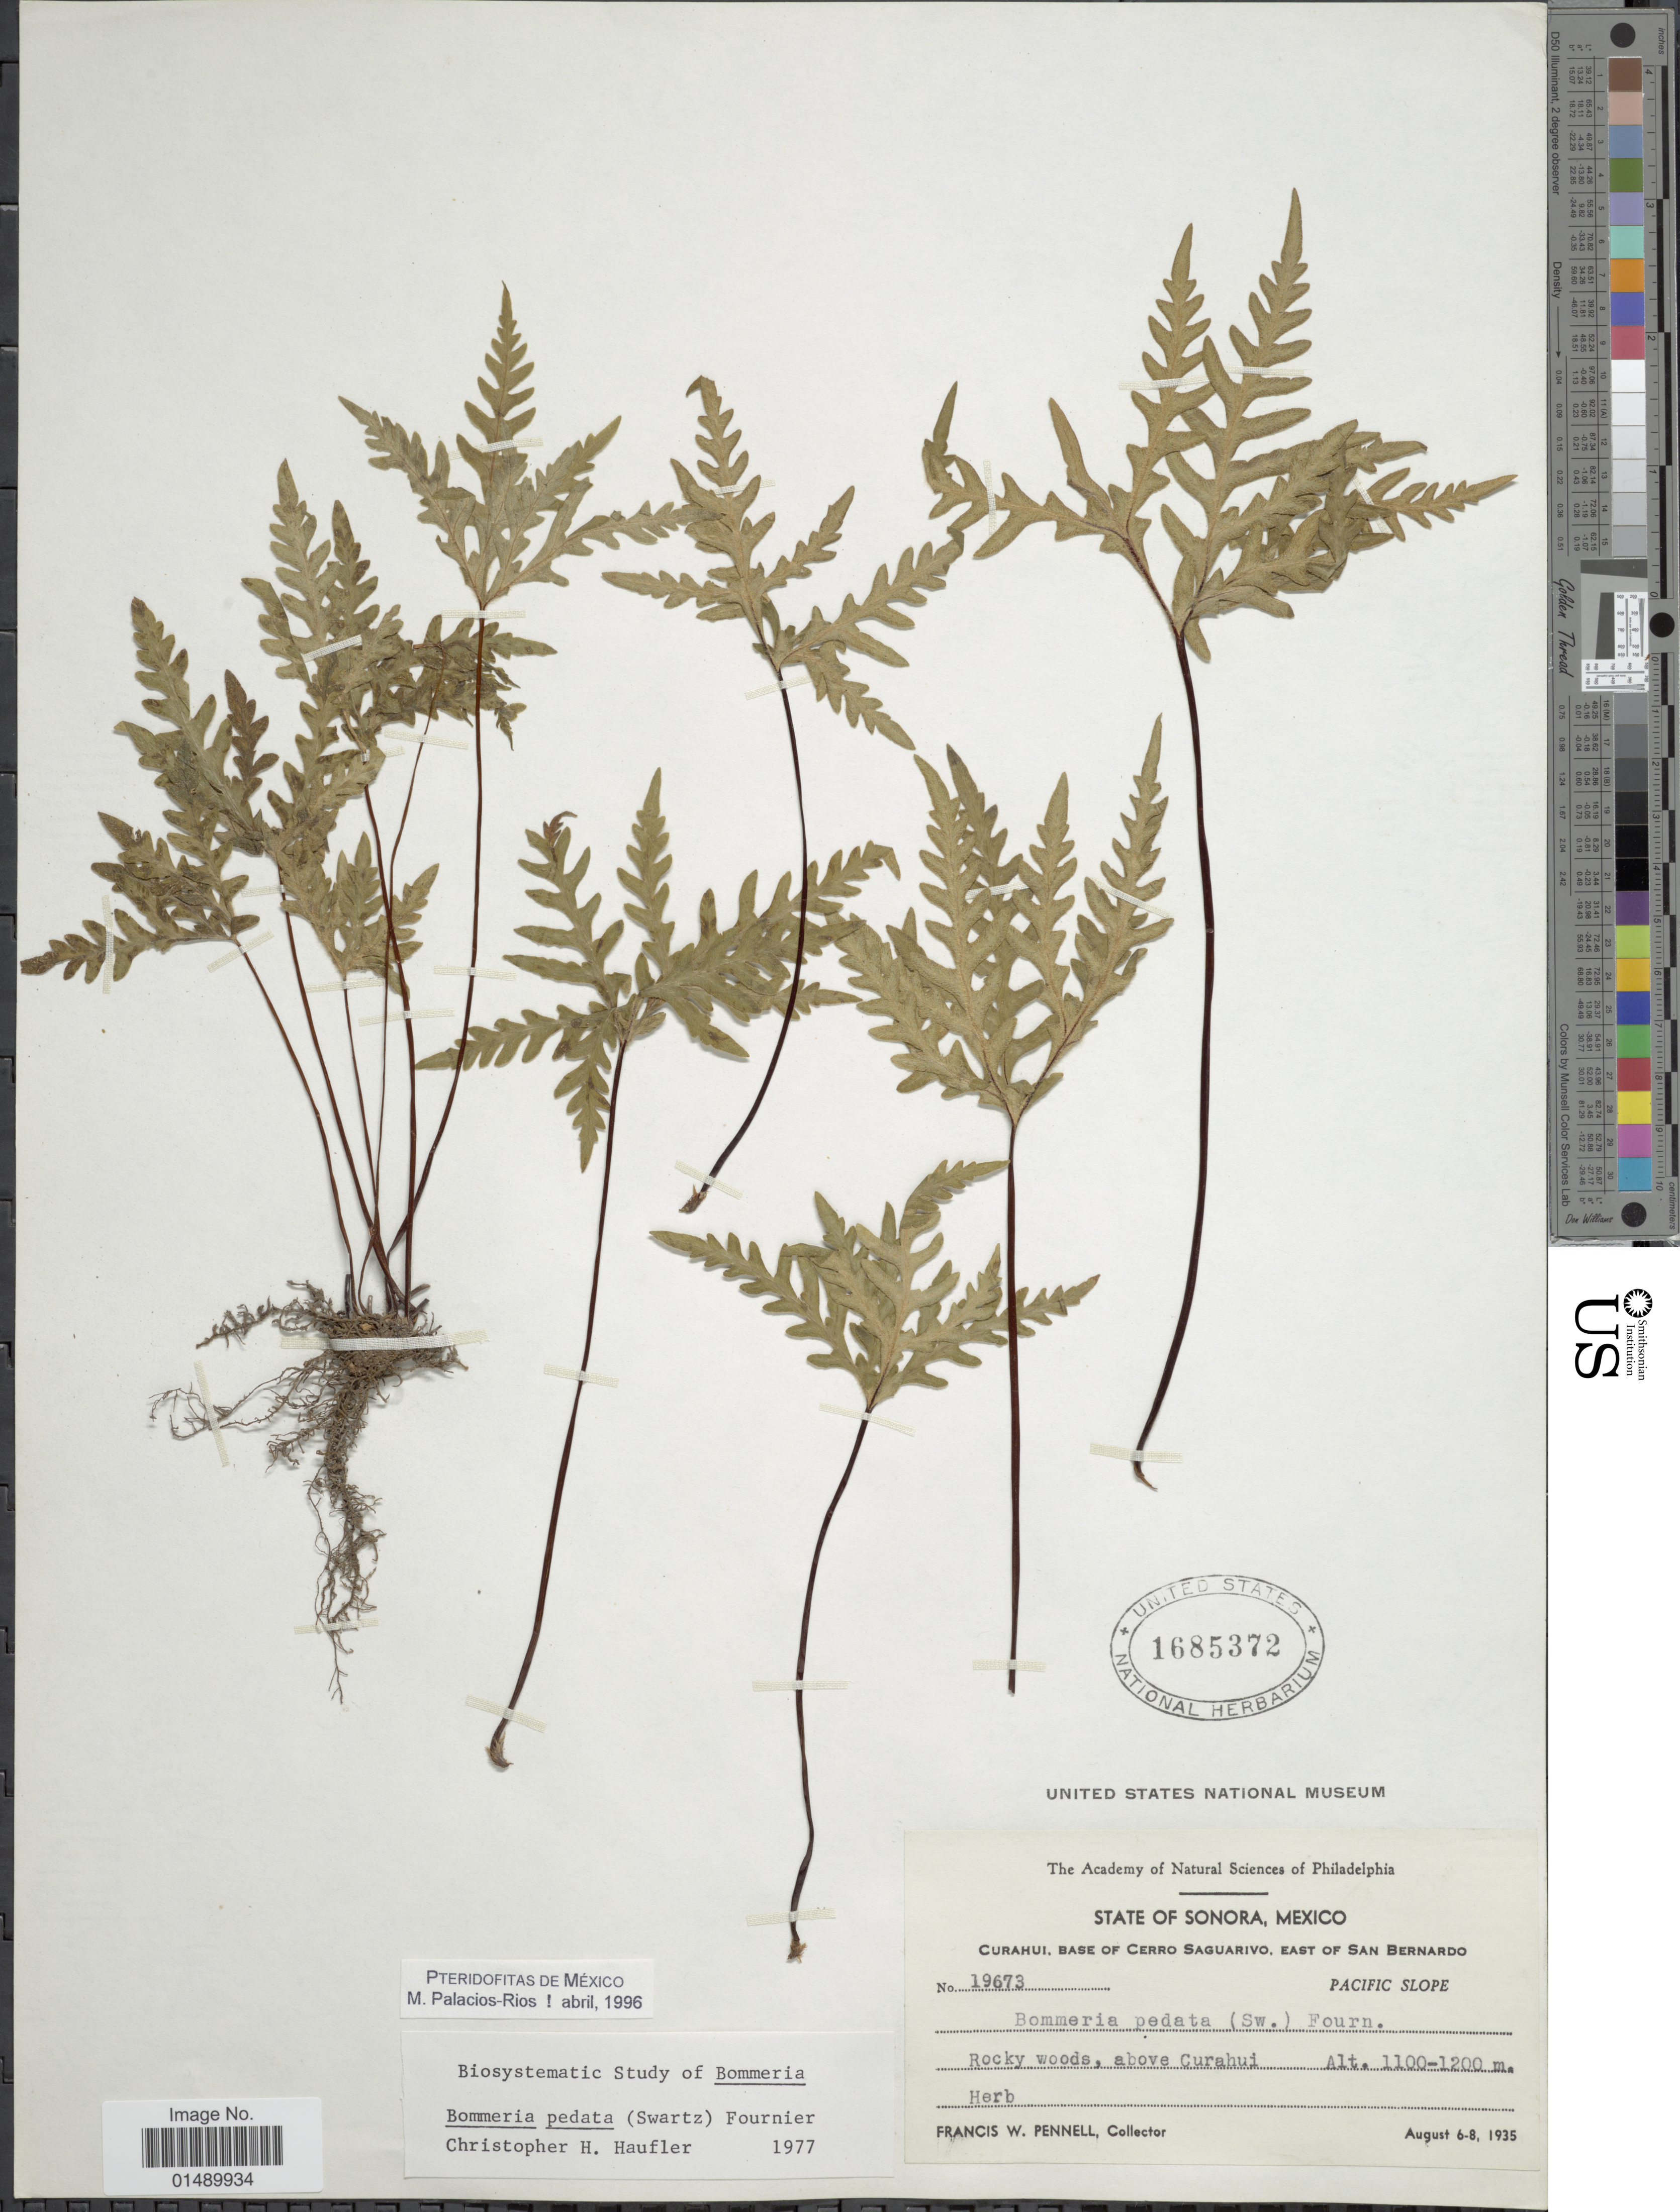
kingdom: Plantae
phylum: Tracheophyta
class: Polypodiopsida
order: Polypodiales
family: Pteridaceae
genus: Bommeria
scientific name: Bommeria pedata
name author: (Sw.) E. Fourn.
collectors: F. W. Pennell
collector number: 19673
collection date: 1935-08-06/1935-08-08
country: Mexico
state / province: Sonora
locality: Mexico, Curahui, Base of Cerro Saguarivo, east of San Bernardo, Rocky woods, above Curahui.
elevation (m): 1100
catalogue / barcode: US 1685372